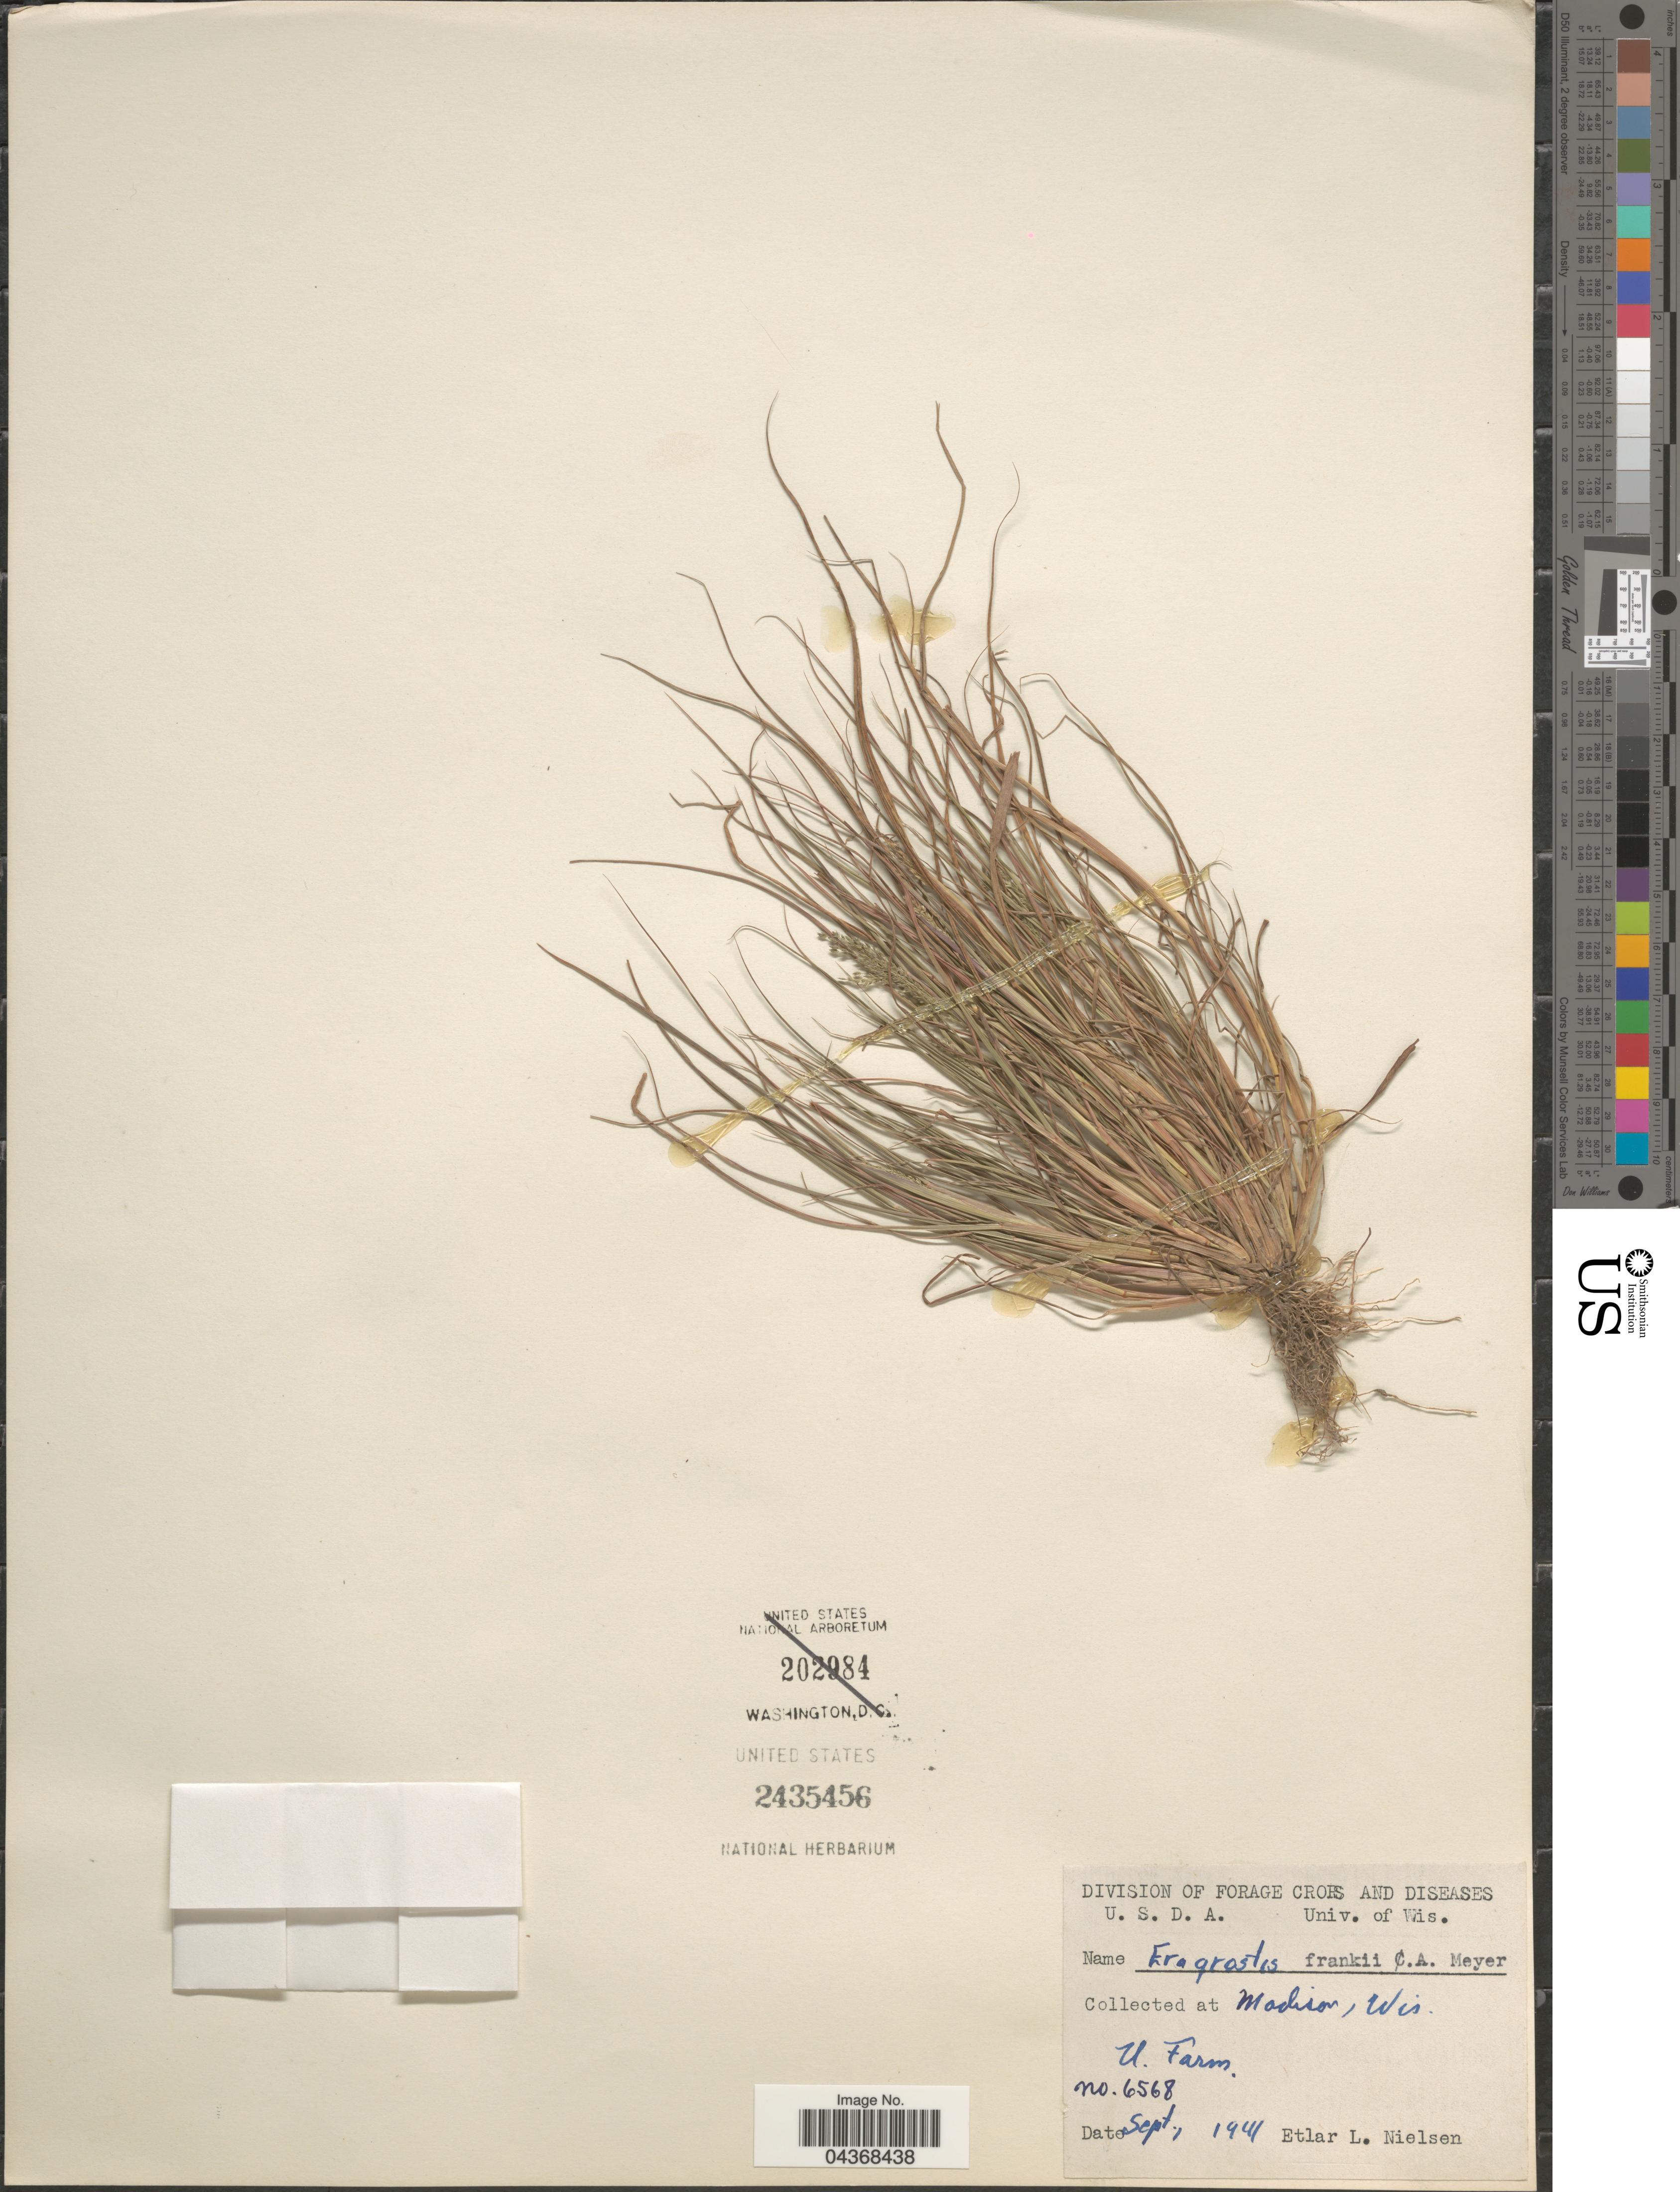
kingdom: Plantae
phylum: Tracheophyta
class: Liliopsida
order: Poales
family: Poaceae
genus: Eragrostis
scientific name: Eragrostis frankii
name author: C.A. Mey. ex Steud.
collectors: E. L. Nielsen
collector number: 6568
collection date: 1941-09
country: United States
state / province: Wisconsin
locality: At Madison. U. Farm.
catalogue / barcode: US 2435456